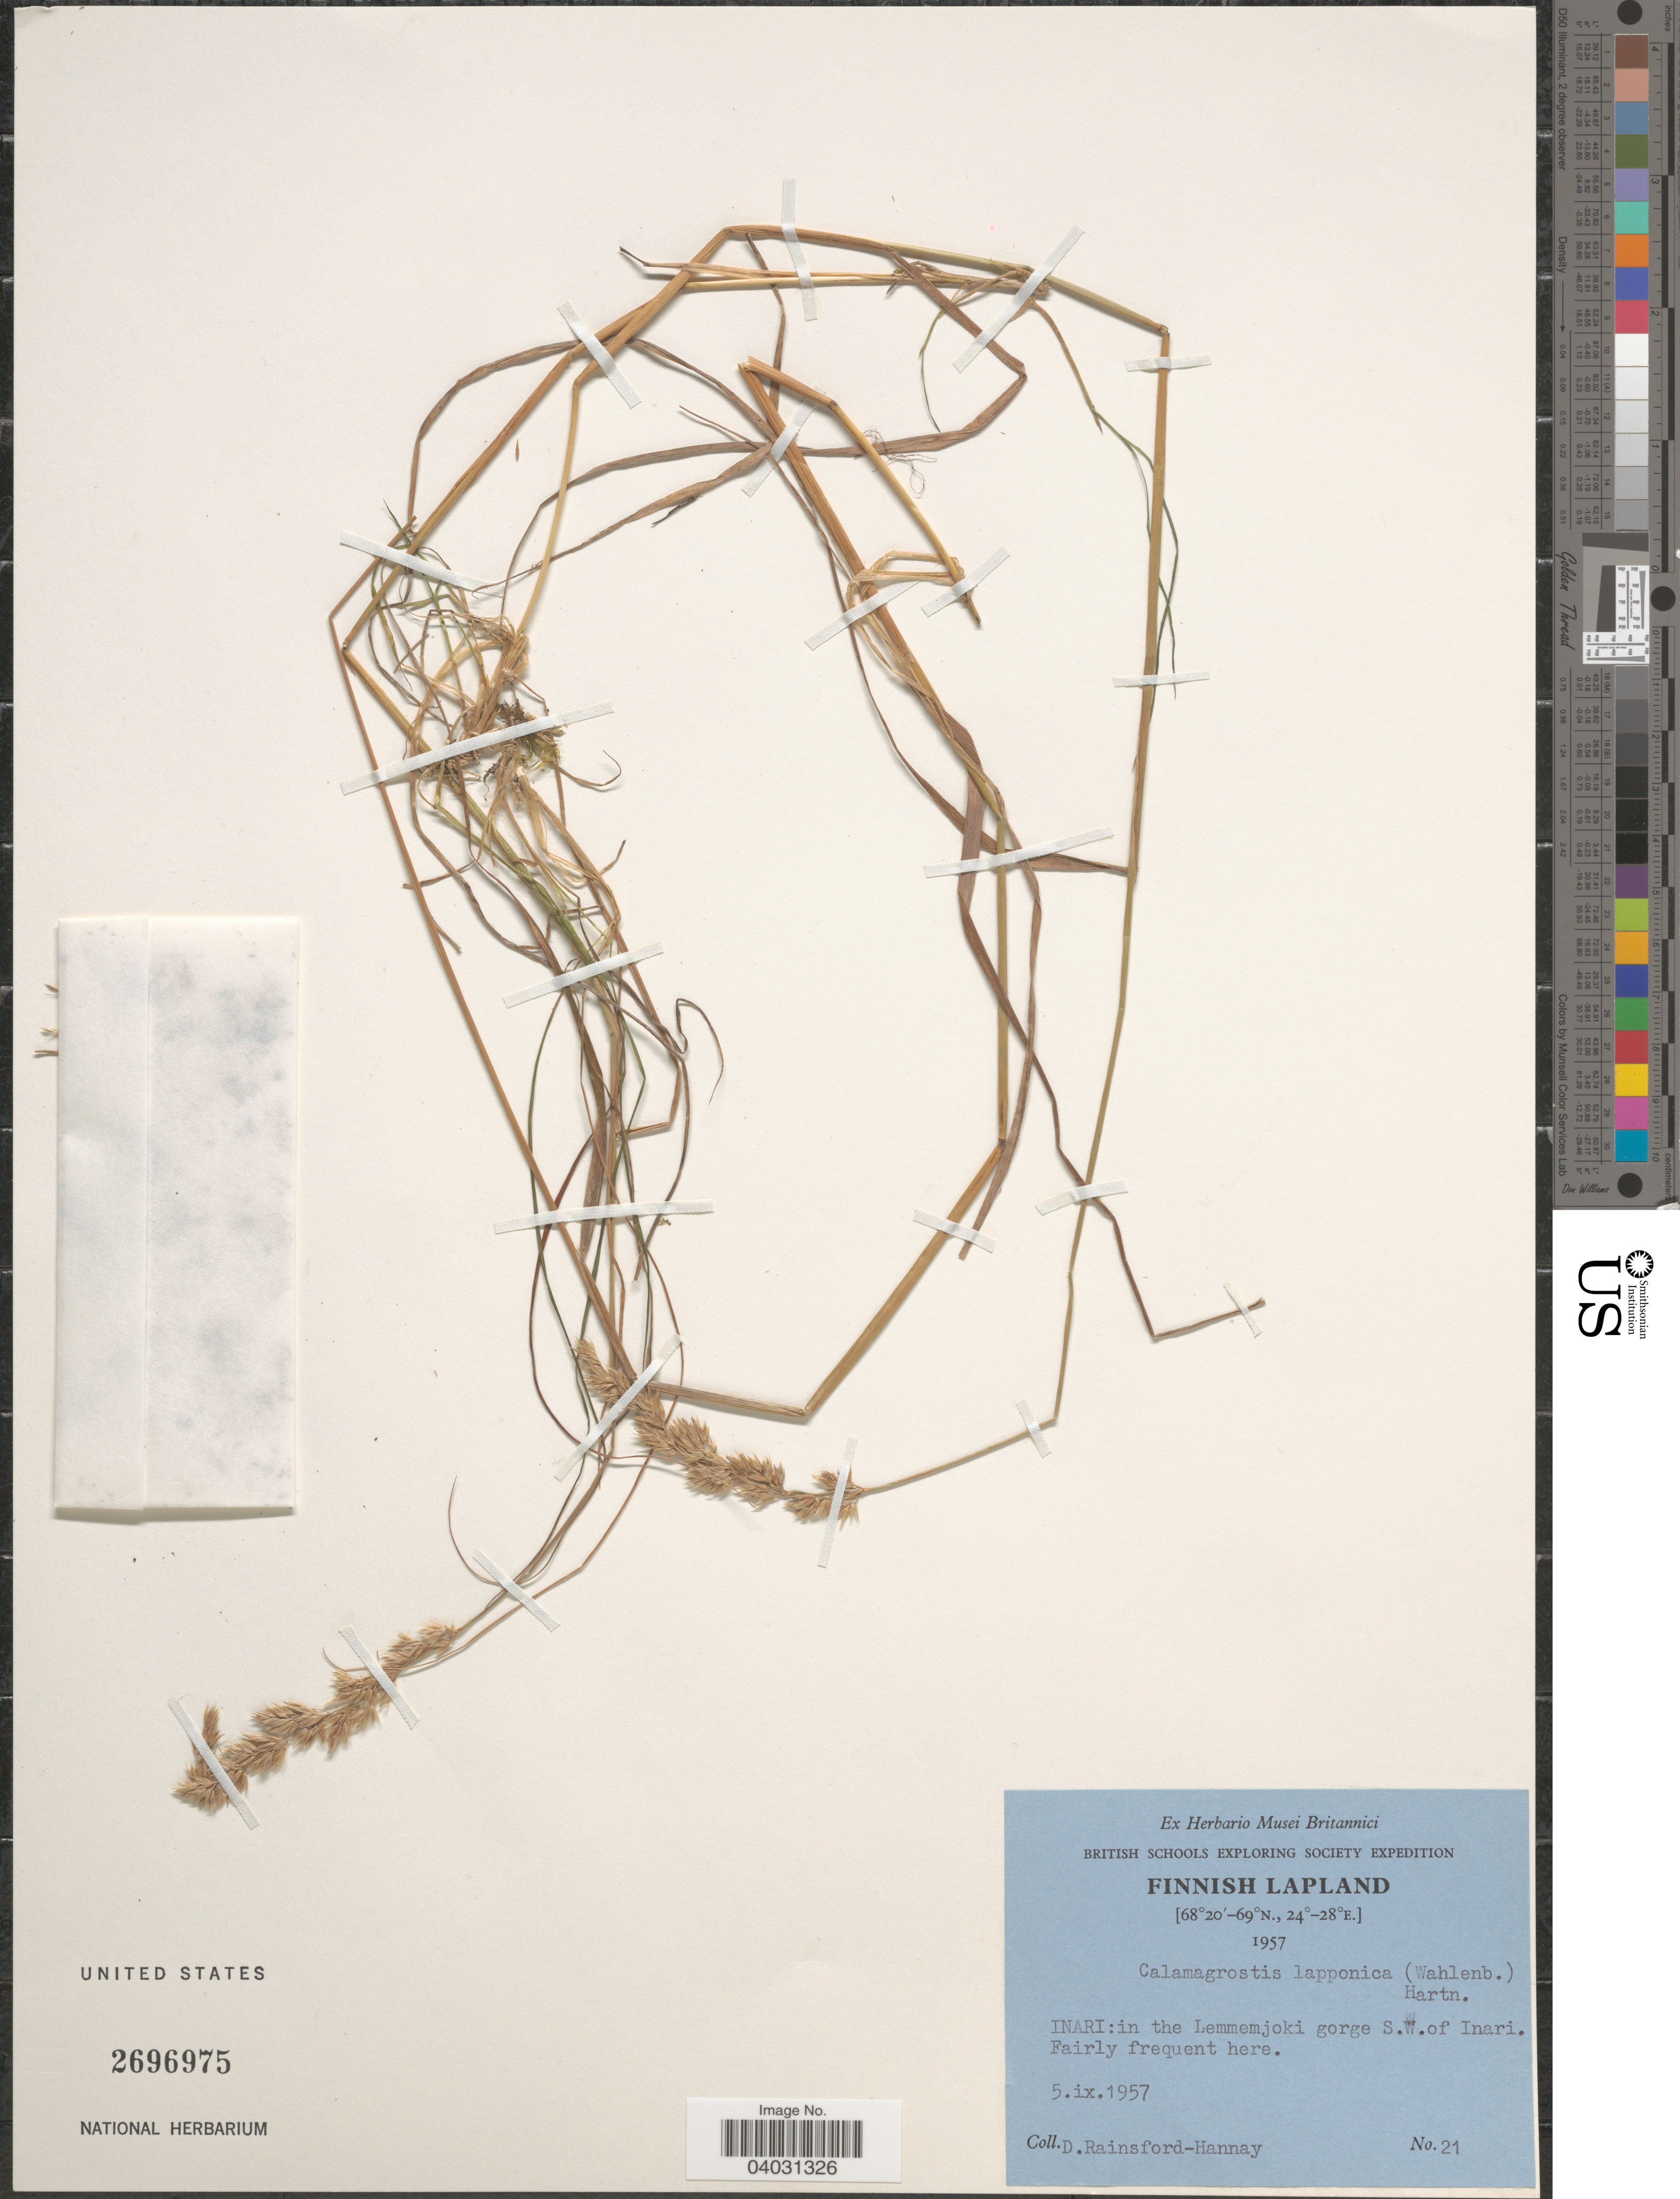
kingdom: Plantae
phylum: Tracheophyta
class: Liliopsida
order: Poales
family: Poaceae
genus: Calamagrostis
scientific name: Calamagrostis lapponica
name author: (Wahlenb.) Hartm.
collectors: D. Rainsford-Hannay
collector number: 21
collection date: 1957-09-05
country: Finland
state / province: Lappi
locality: Finnish Lapland. Inari: in the Lemmemjoki gorge S.W. of Inari.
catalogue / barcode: US 2696975